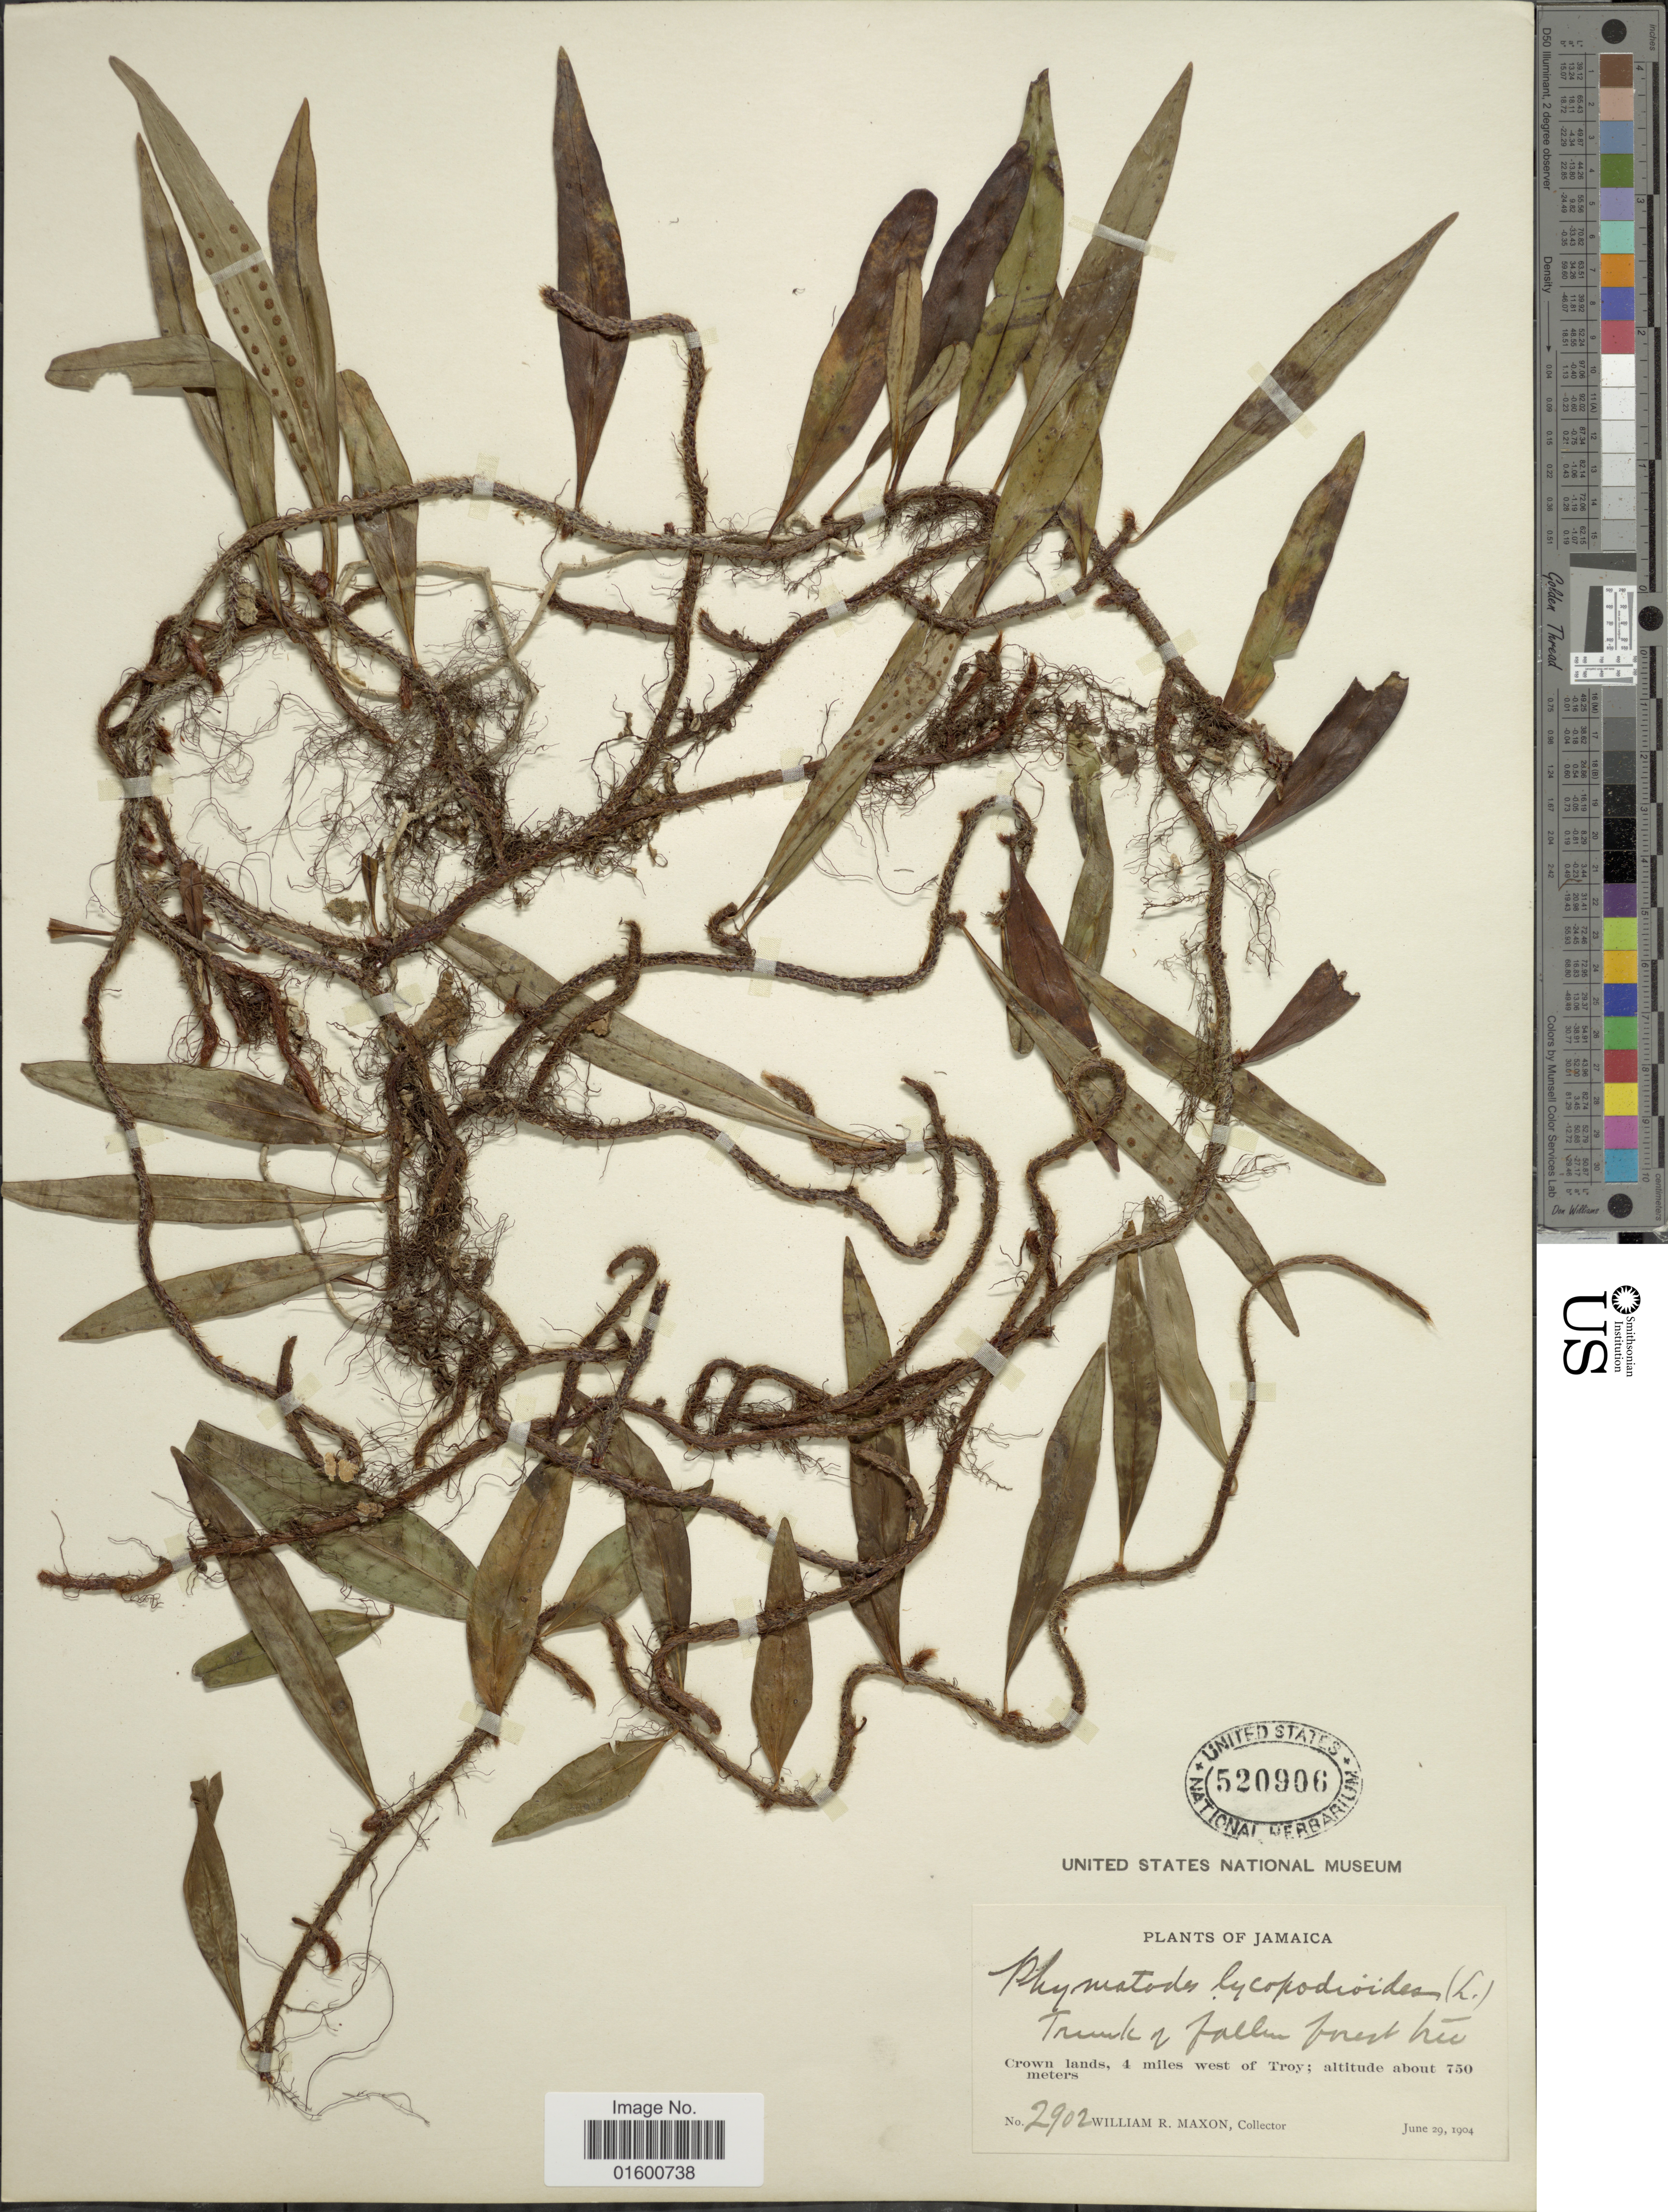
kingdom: Plantae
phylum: Tracheophyta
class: Polypodiopsida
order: Polypodiales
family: Polypodiaceae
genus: Microgramma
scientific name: Microgramma lycopodioides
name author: (L.) Copel.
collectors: W. R. Maxon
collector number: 2902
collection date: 1904-06-29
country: Jamaica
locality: Crown lands, 4 miles west of Troy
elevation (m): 750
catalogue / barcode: US 520906